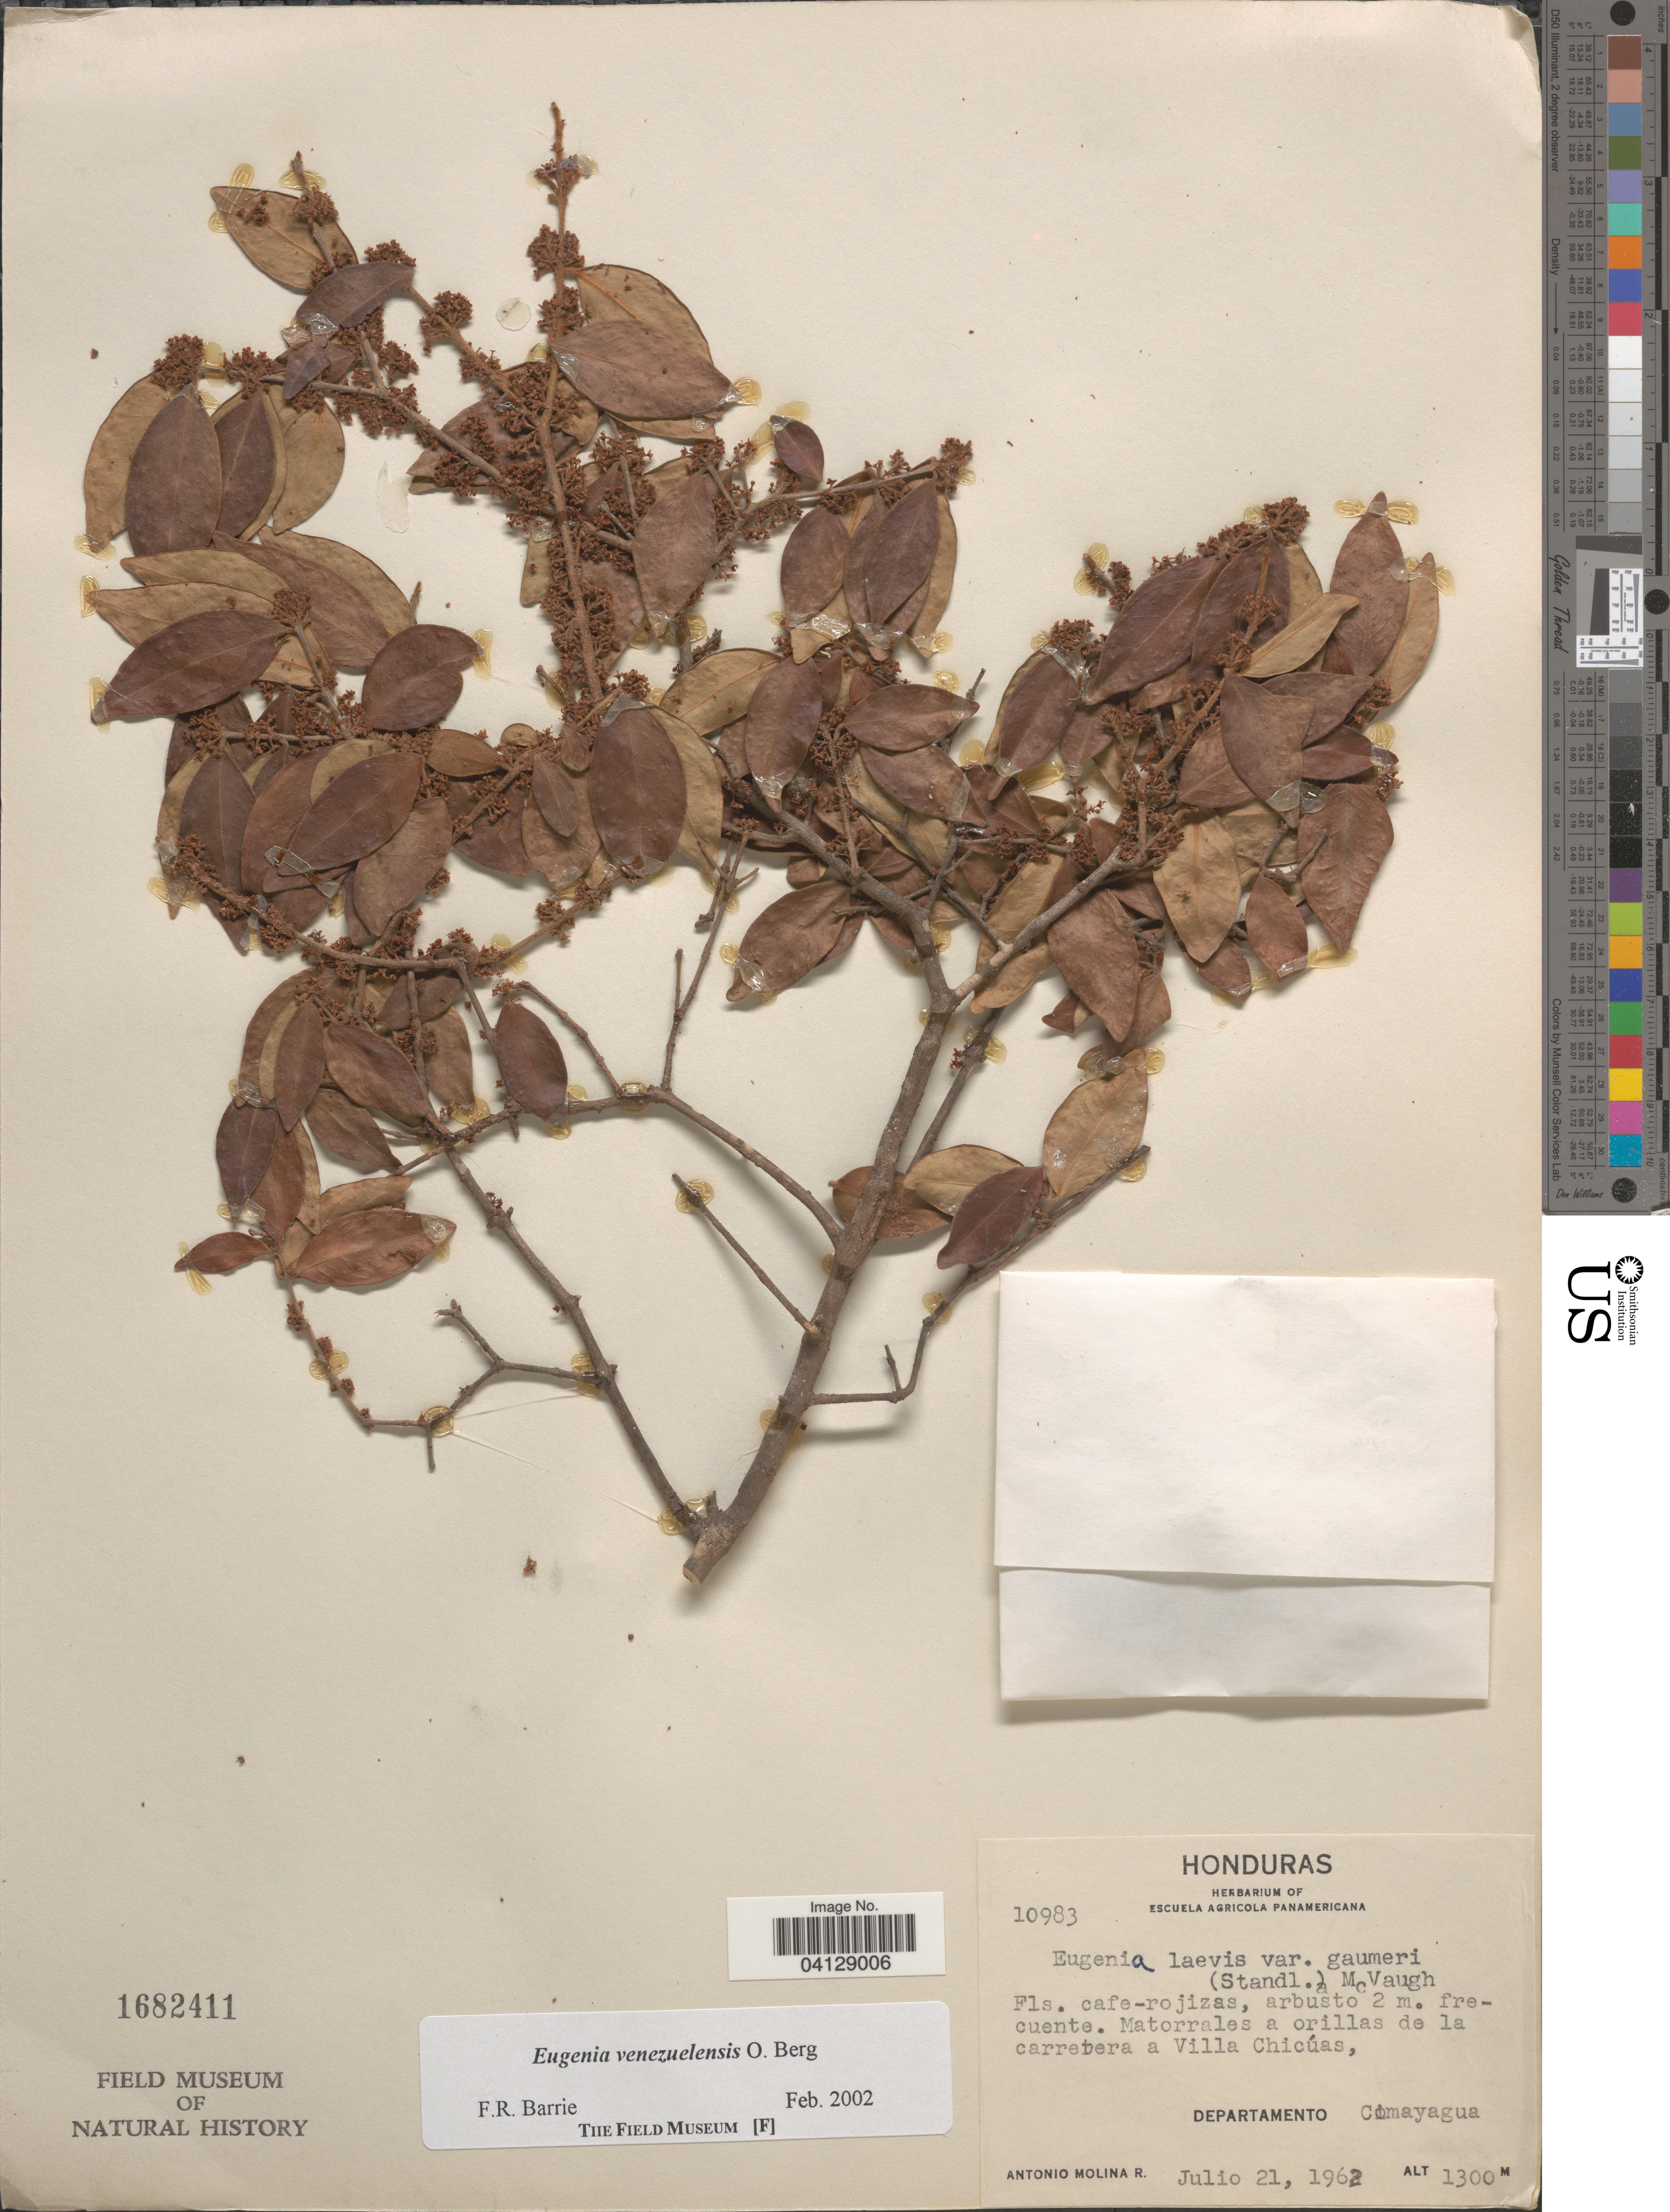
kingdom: Plantae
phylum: Tracheophyta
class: Magnoliopsida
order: Myrtales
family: Myrtaceae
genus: Eugenia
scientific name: Eugenia venezuelensis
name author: O. Berg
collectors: A. Molina R.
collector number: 10983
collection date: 1962-07-21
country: Honduras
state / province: Comayagua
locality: Matorrales a orillas de la carretera a Villa Chicúas, Departamento Comayagua.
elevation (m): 1300